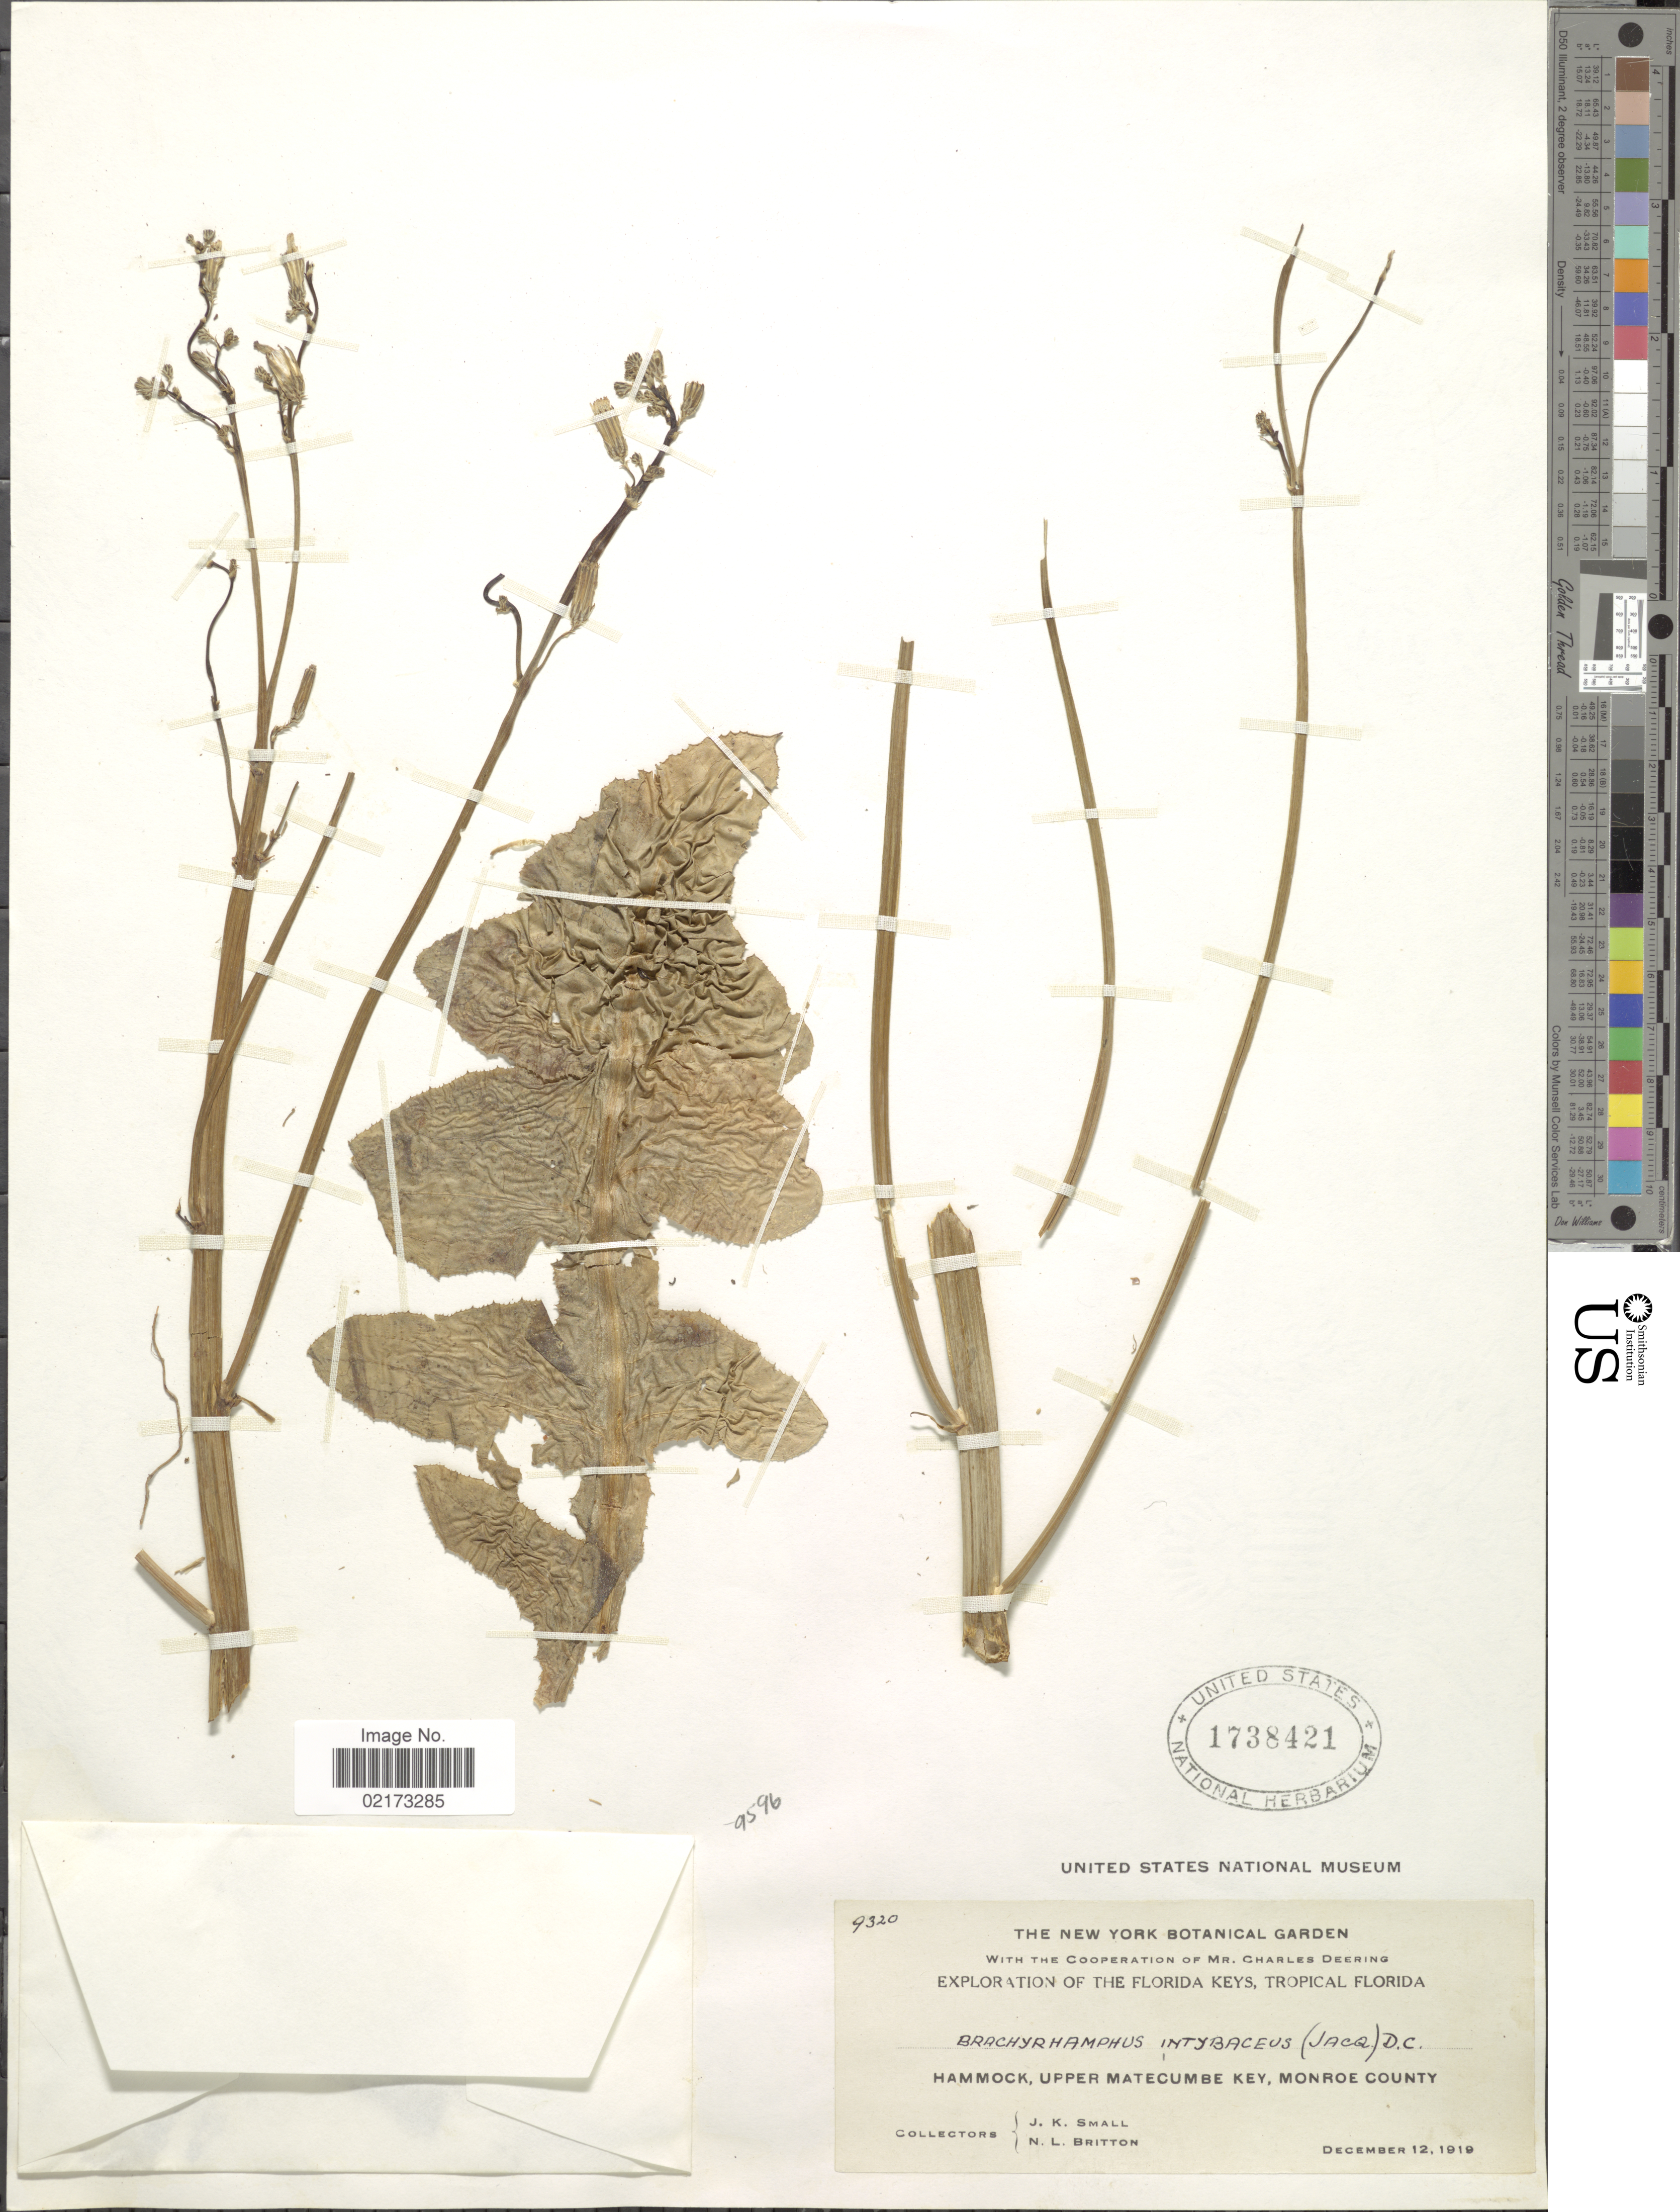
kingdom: Plantae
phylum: Tracheophyta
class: Magnoliopsida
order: Asterales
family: Asteraceae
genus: Launaea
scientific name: Launaea intybacea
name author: (Jacq.) Beauverd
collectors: J. K. Small & N. Britton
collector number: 9320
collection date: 1919-12-12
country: United States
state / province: Florida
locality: Florida Keys, Tropical Florida, Hammock, Upper Matecumbe Key, Monroe County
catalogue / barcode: US 1738421